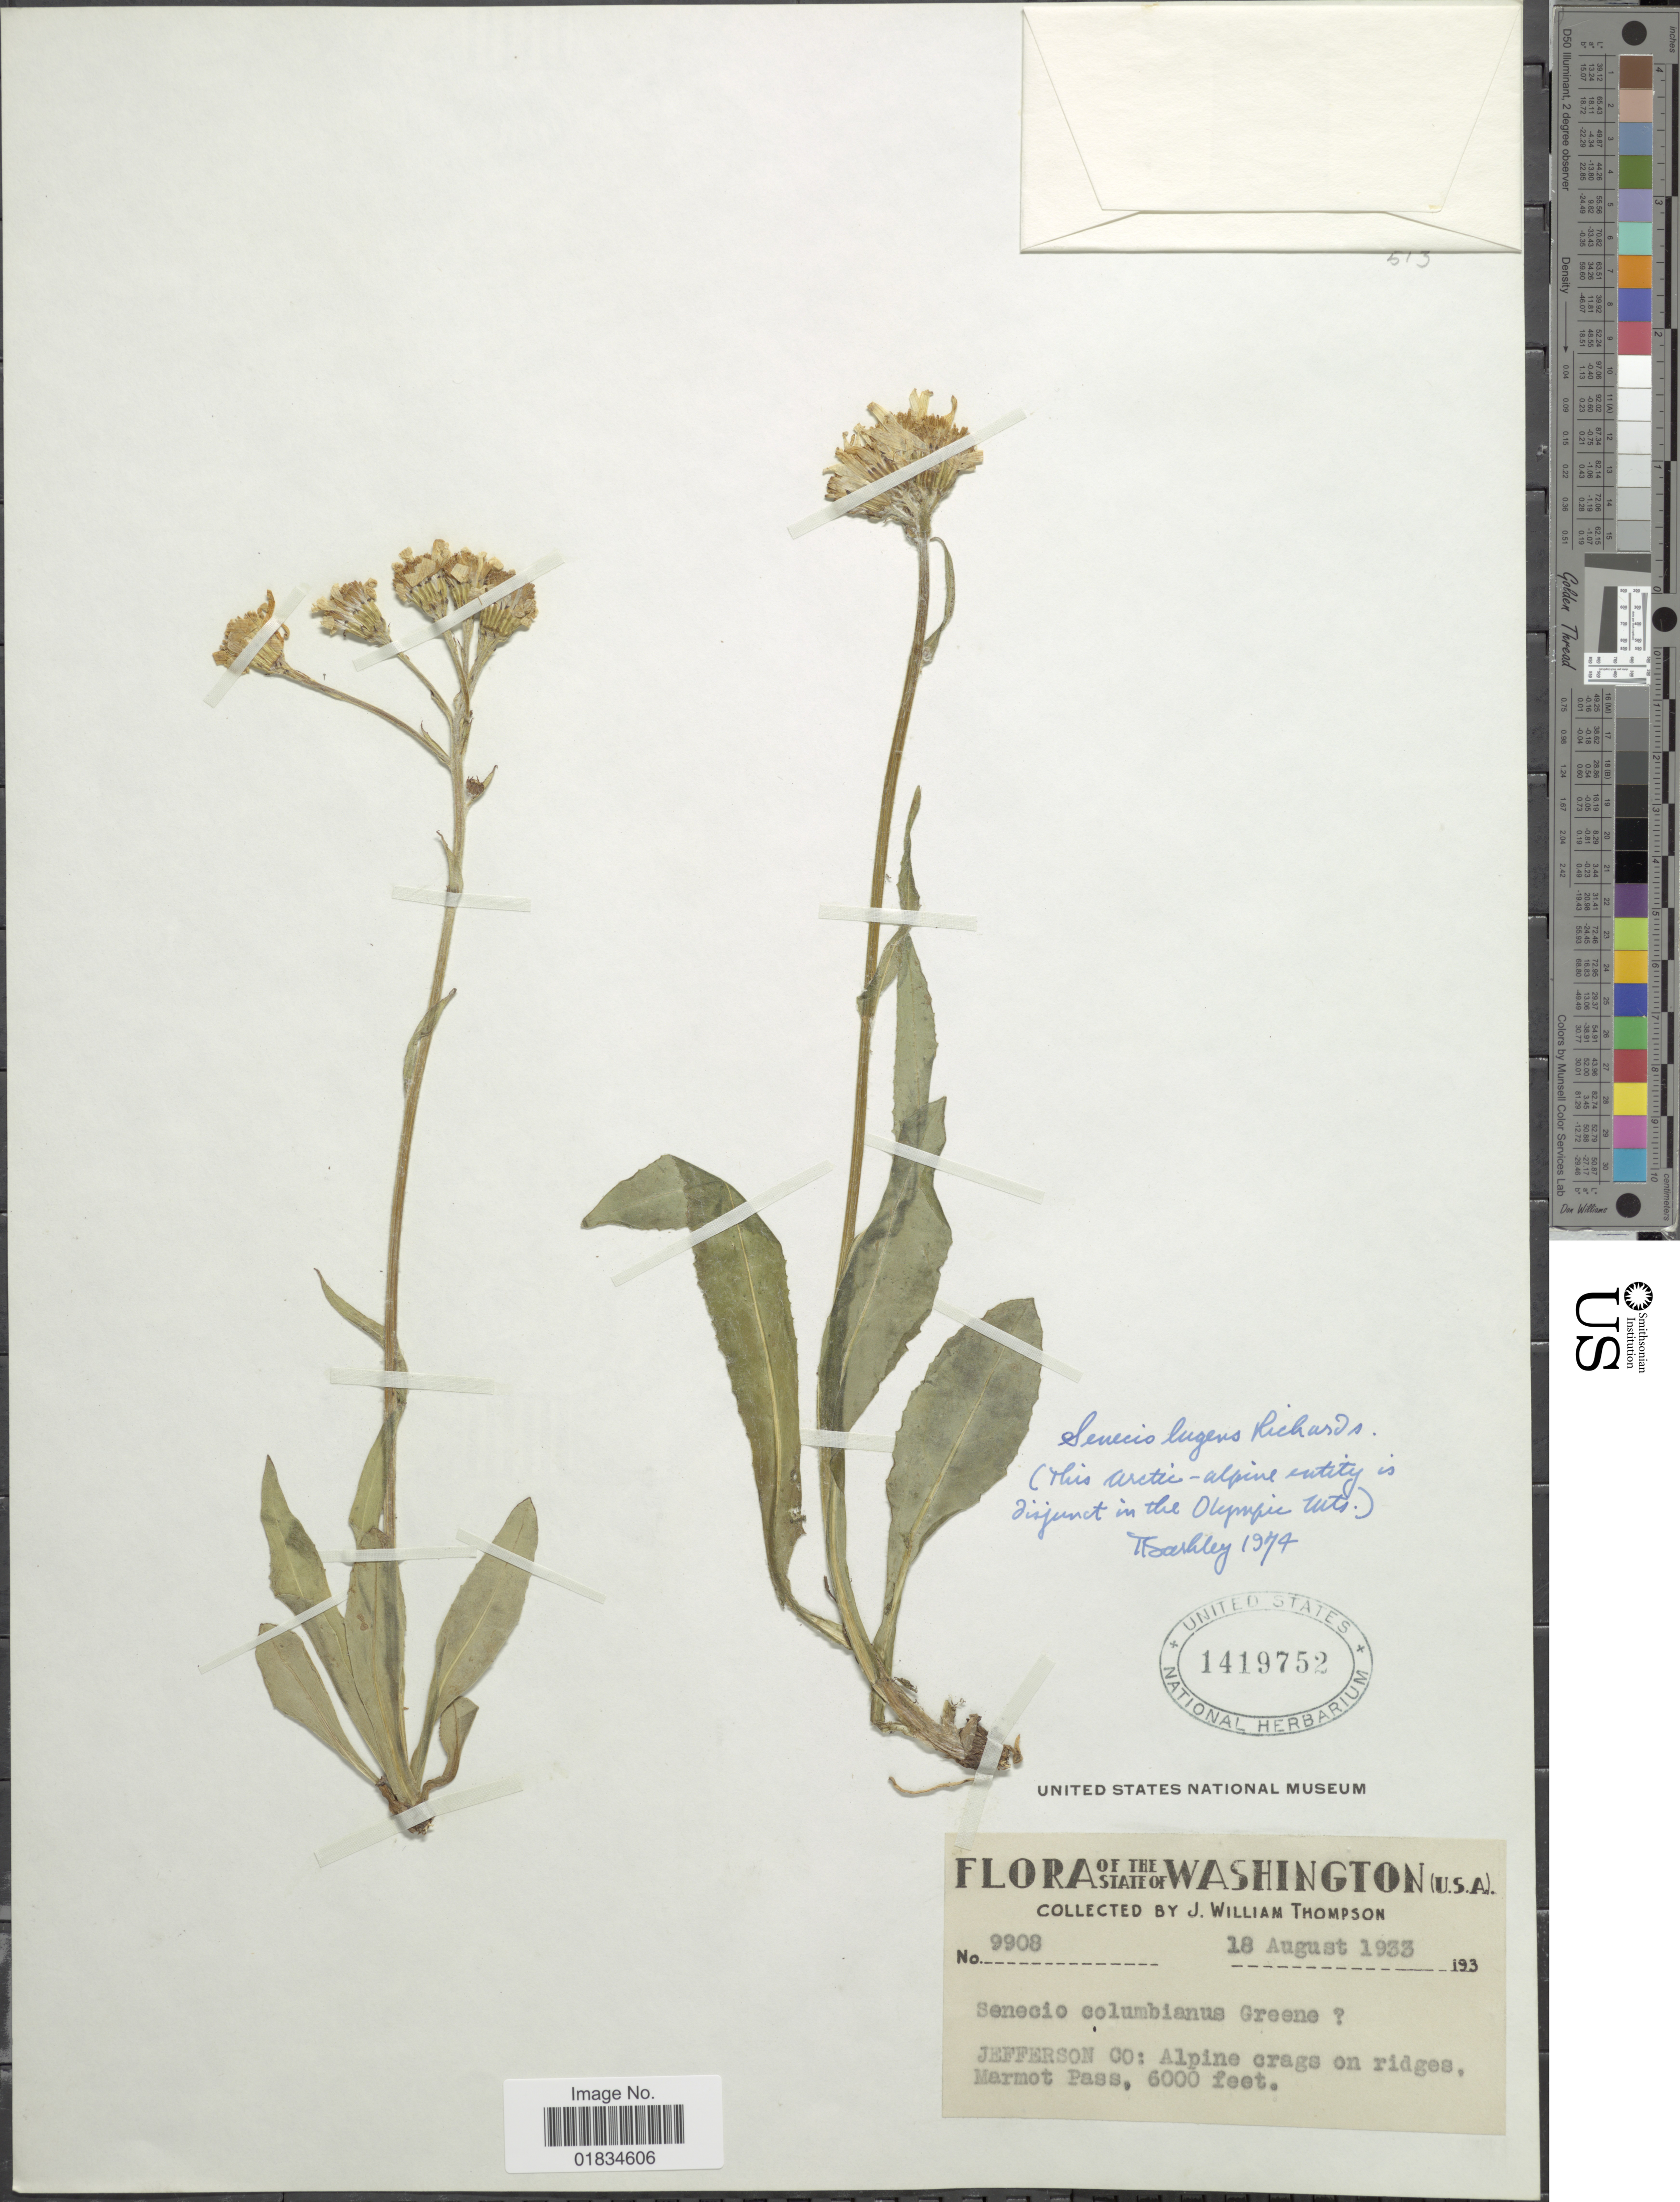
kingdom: Plantae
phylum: Tracheophyta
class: Magnoliopsida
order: Asterales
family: Asteraceae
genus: Senecio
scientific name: Senecio lugens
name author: Richardson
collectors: J. W. Thompson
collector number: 9908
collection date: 1933-08-18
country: United States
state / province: Washington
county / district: Jefferson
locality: Jefferson Co.: Marmot Pass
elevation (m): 1829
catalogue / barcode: US 1419752